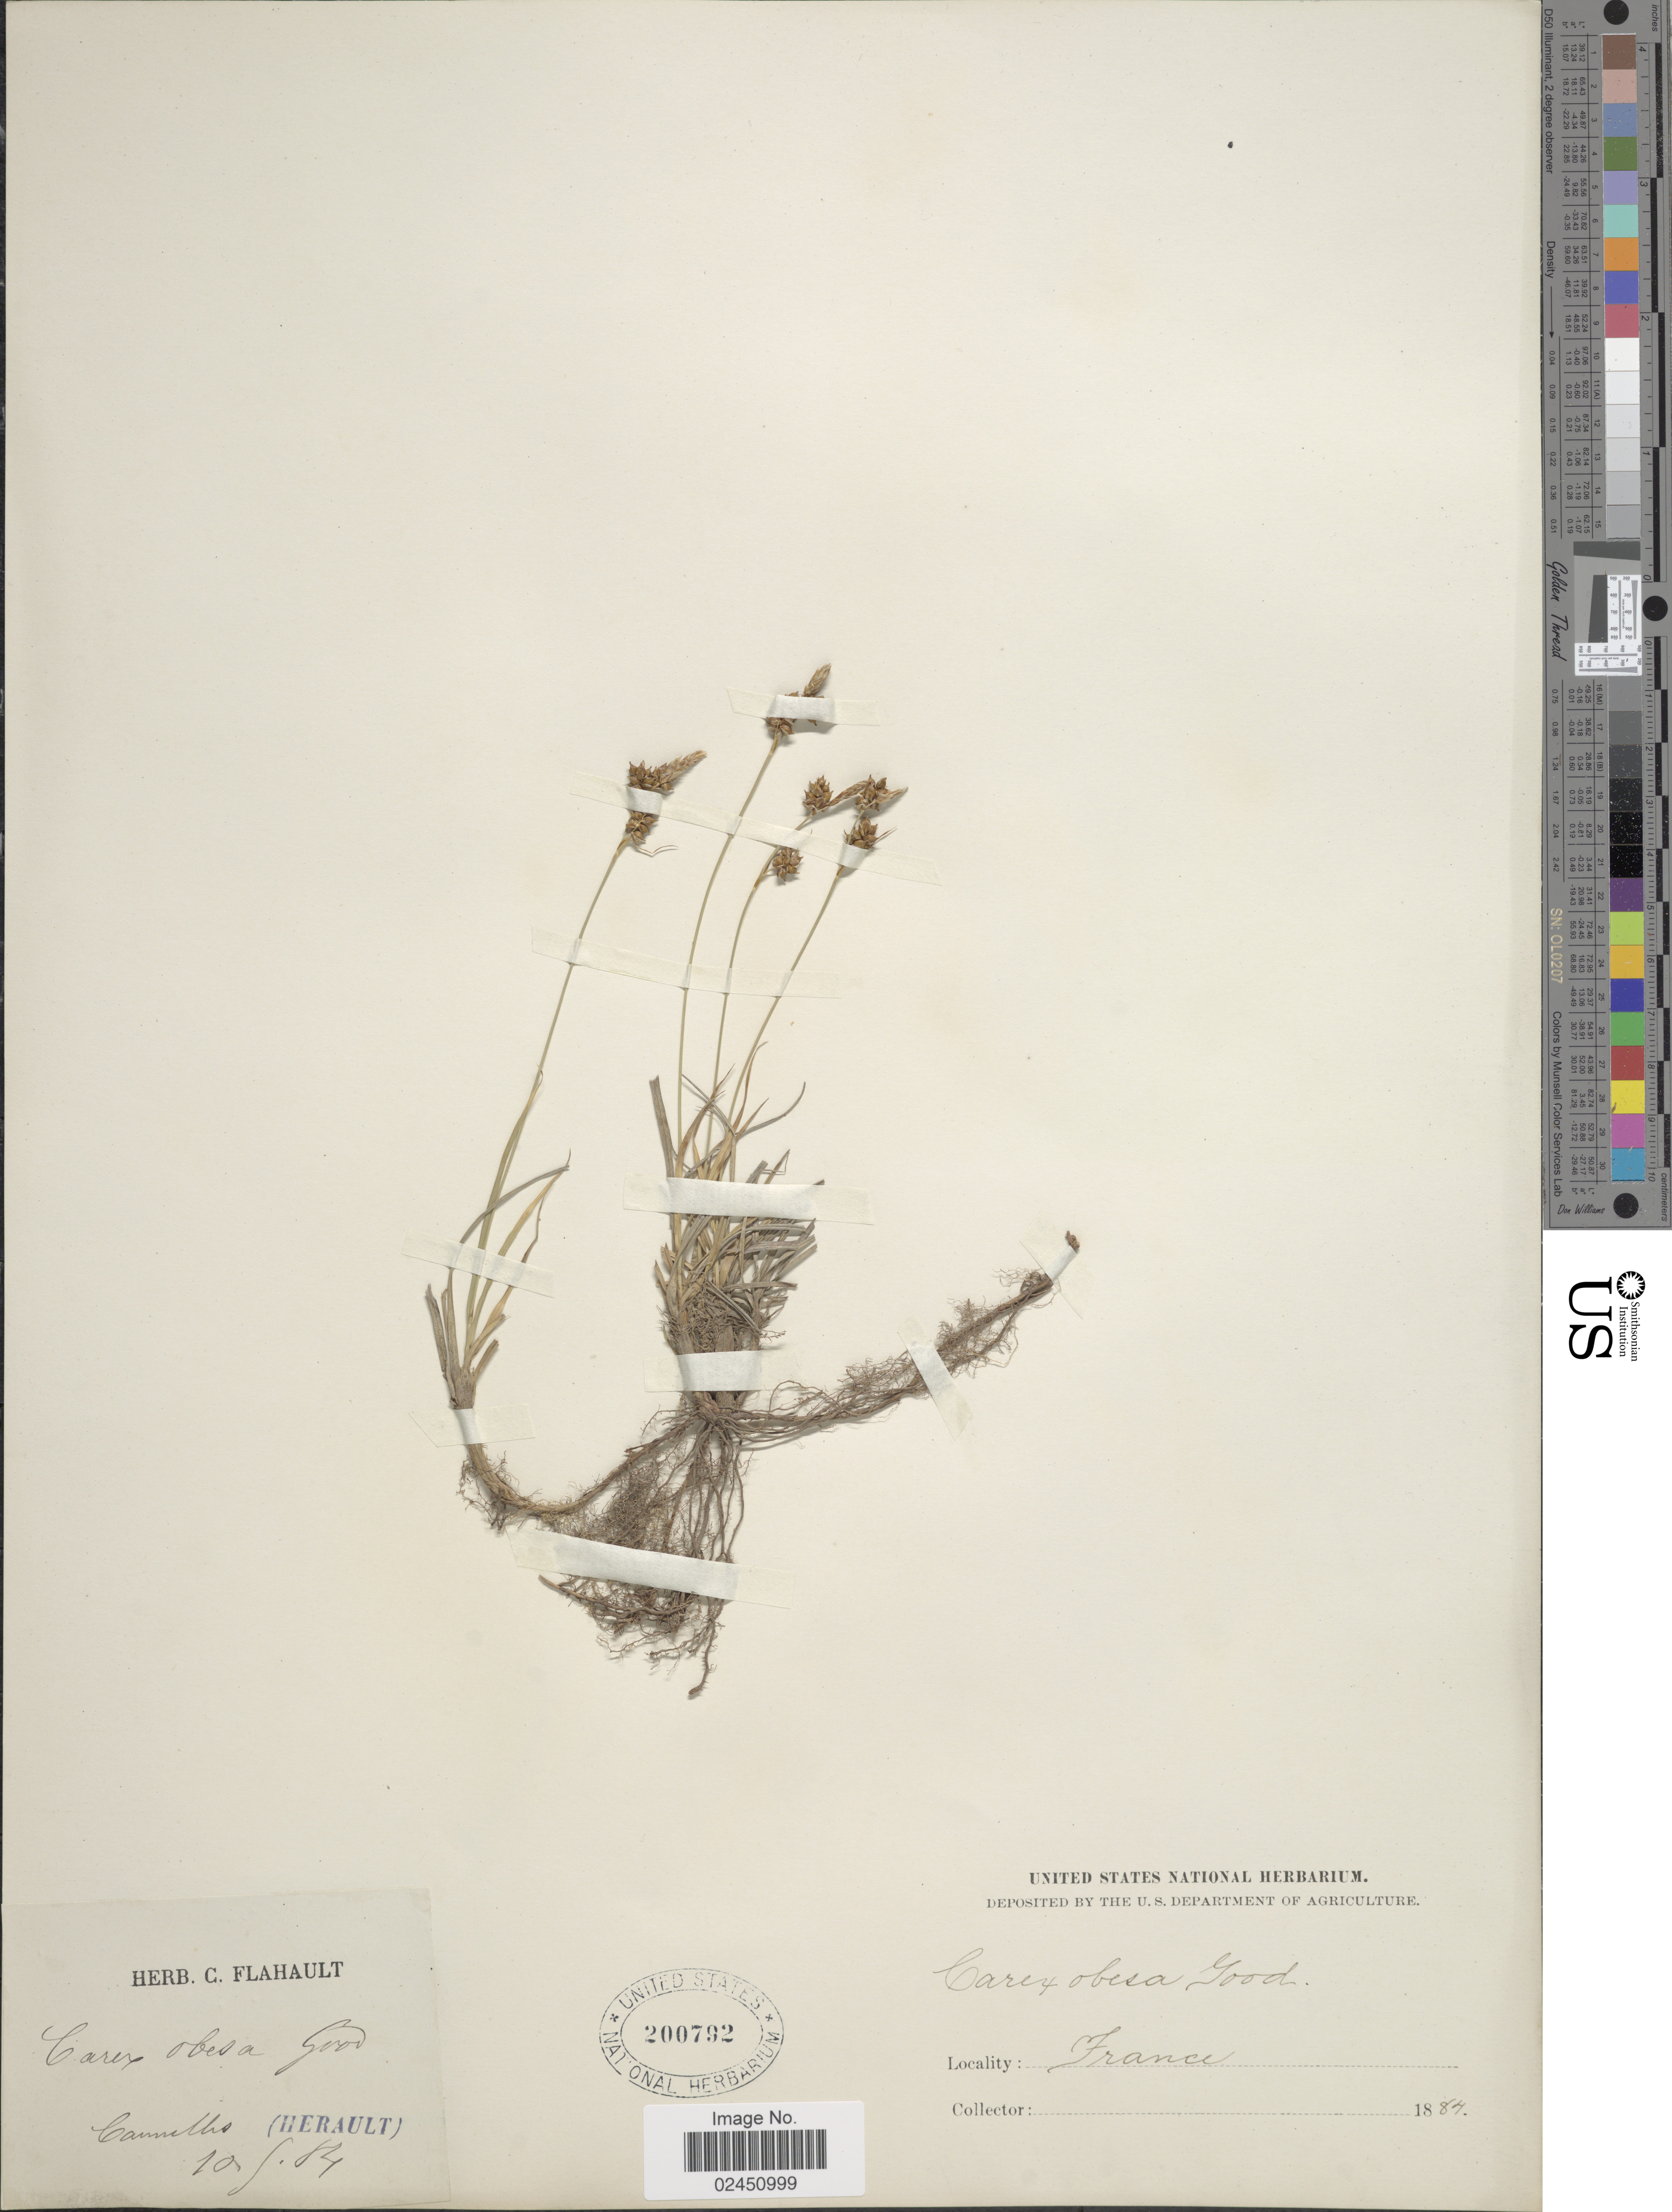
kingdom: Plantae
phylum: Tracheophyta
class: Liliopsida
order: Poales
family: Cyperaceae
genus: Carex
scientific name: Carex liparocarpos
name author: Gaudin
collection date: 1884-10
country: France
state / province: Occitanie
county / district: Hérault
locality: Camrilho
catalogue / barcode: US 200792